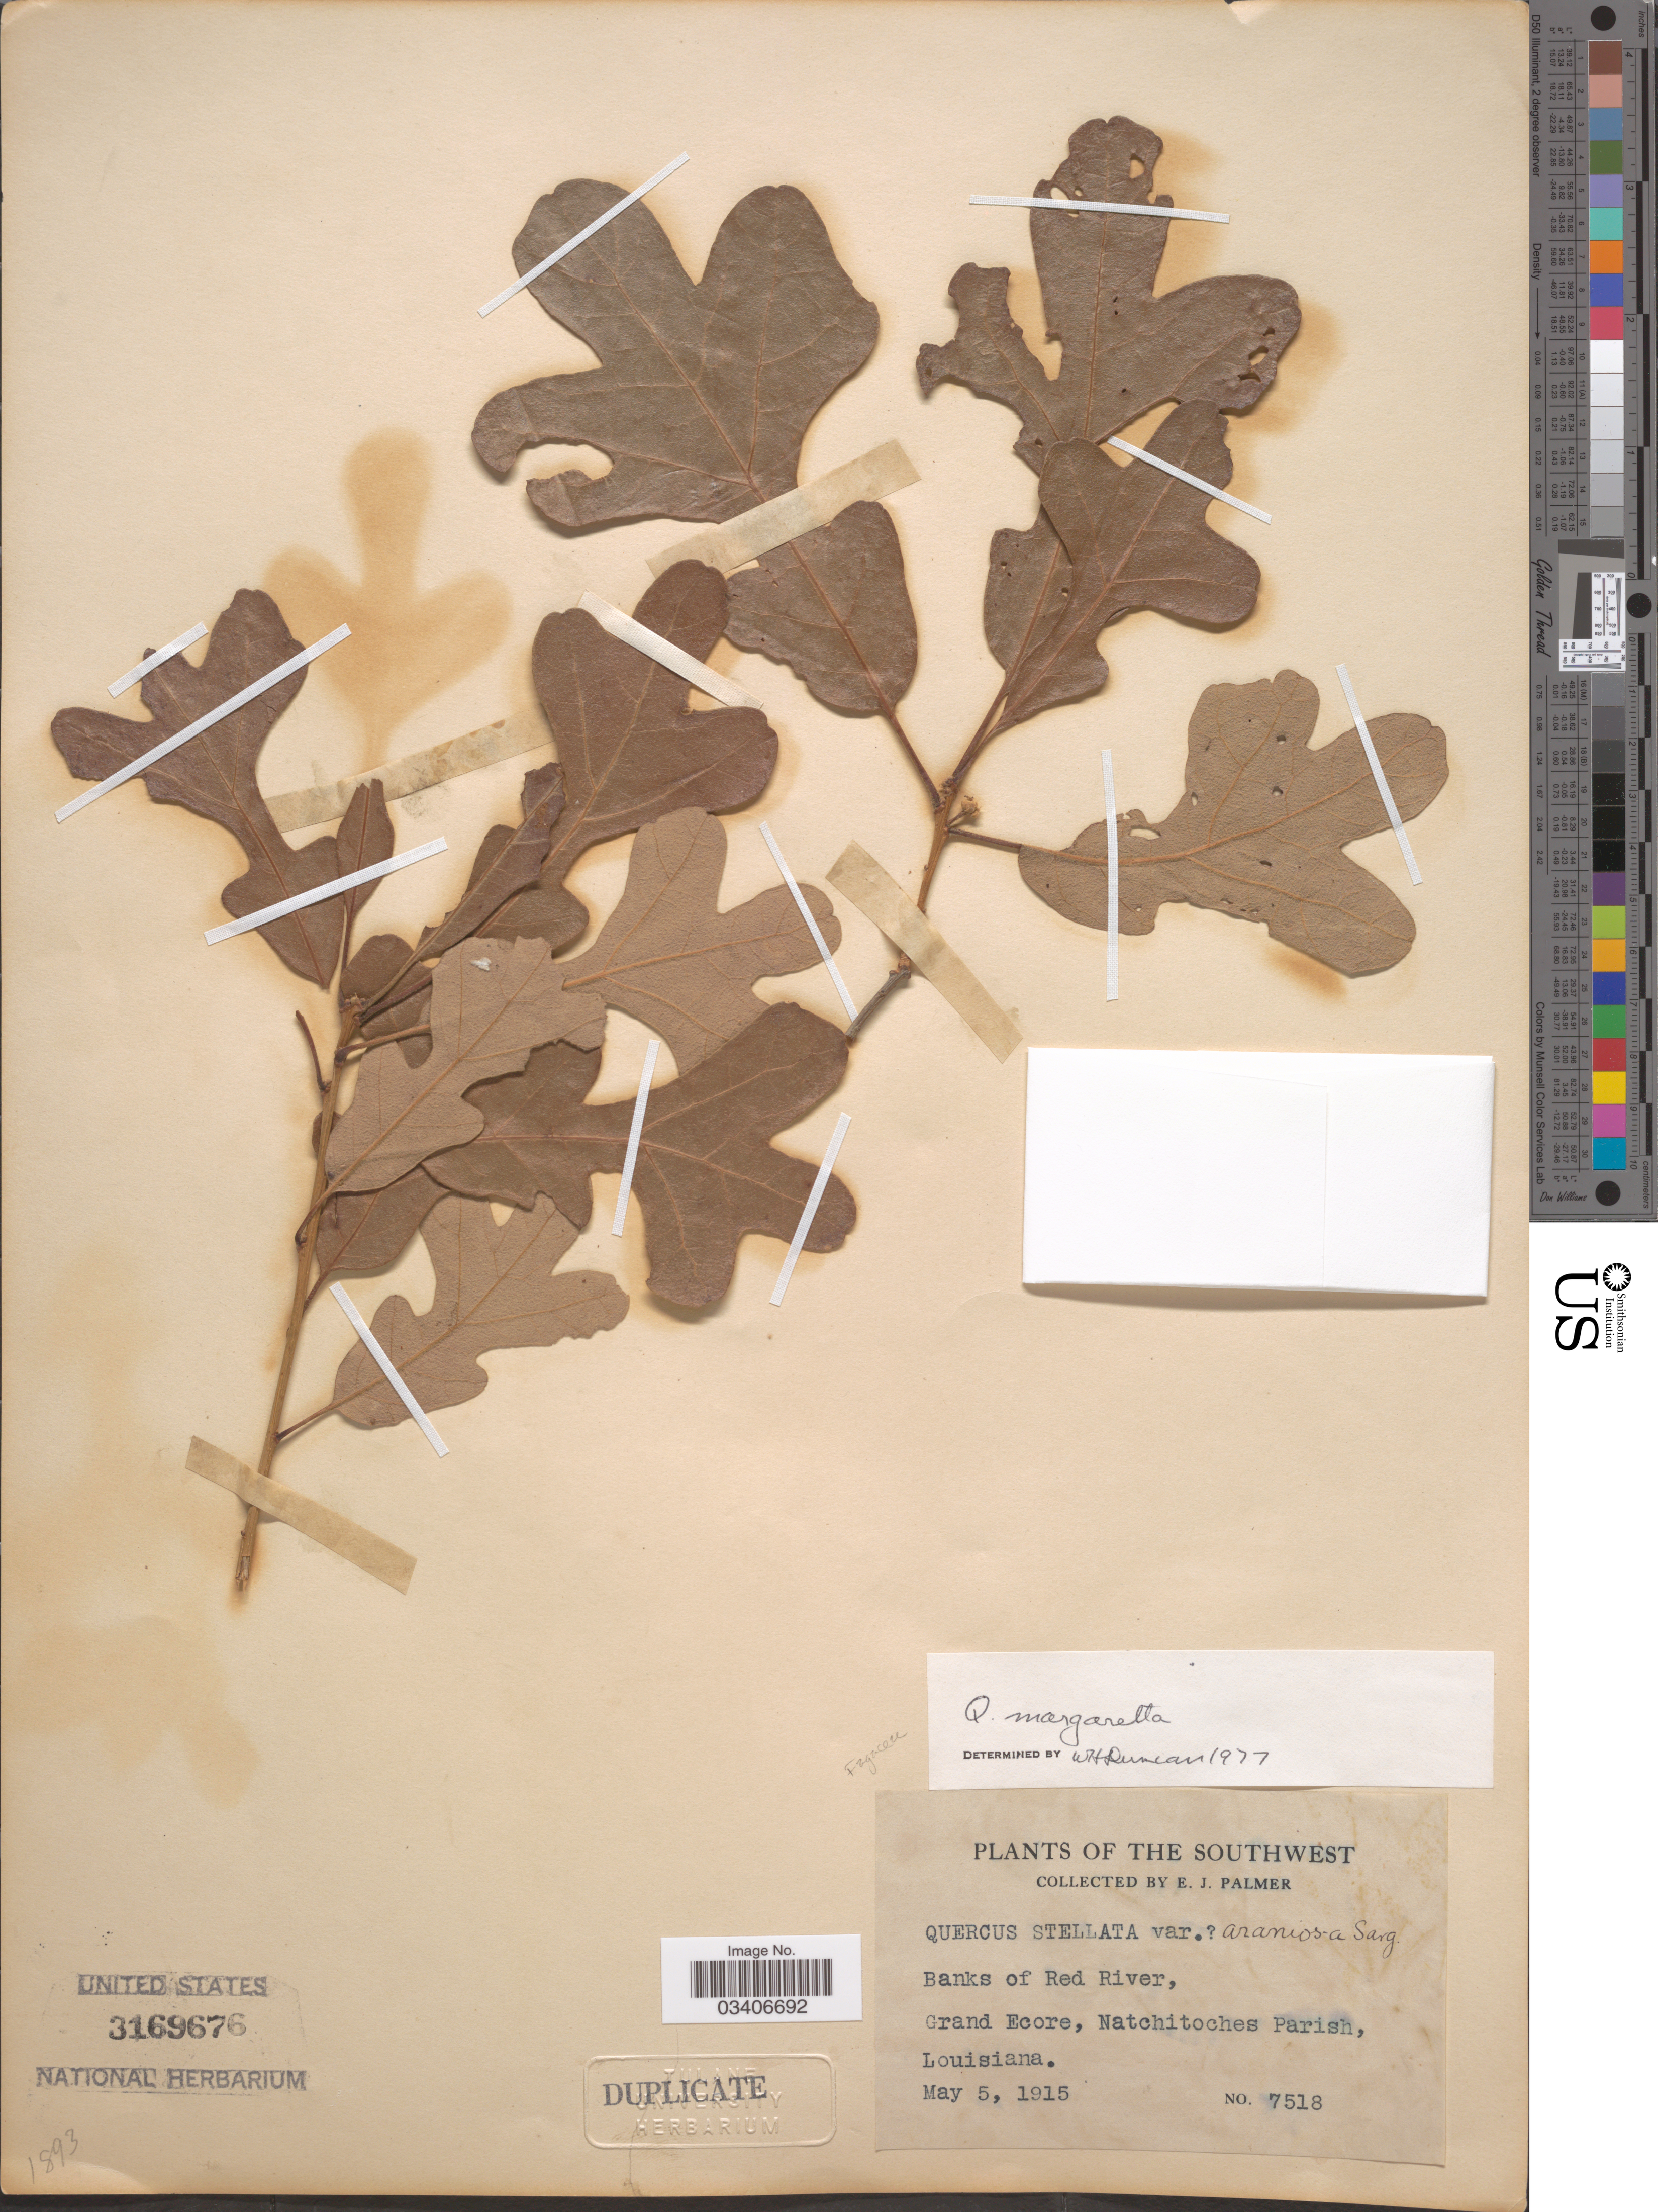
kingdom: Plantae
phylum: Tracheophyta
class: Magnoliopsida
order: Fagales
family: Fagaceae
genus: Quercus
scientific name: Quercus margarettae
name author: Ashe ex Small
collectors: E. J. Palmer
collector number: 7518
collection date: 1915-05-05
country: United States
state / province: Louisiana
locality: Southwest. Banks of Red River, Grand Ecore, Natchitoches Parish.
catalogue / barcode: US 3169676